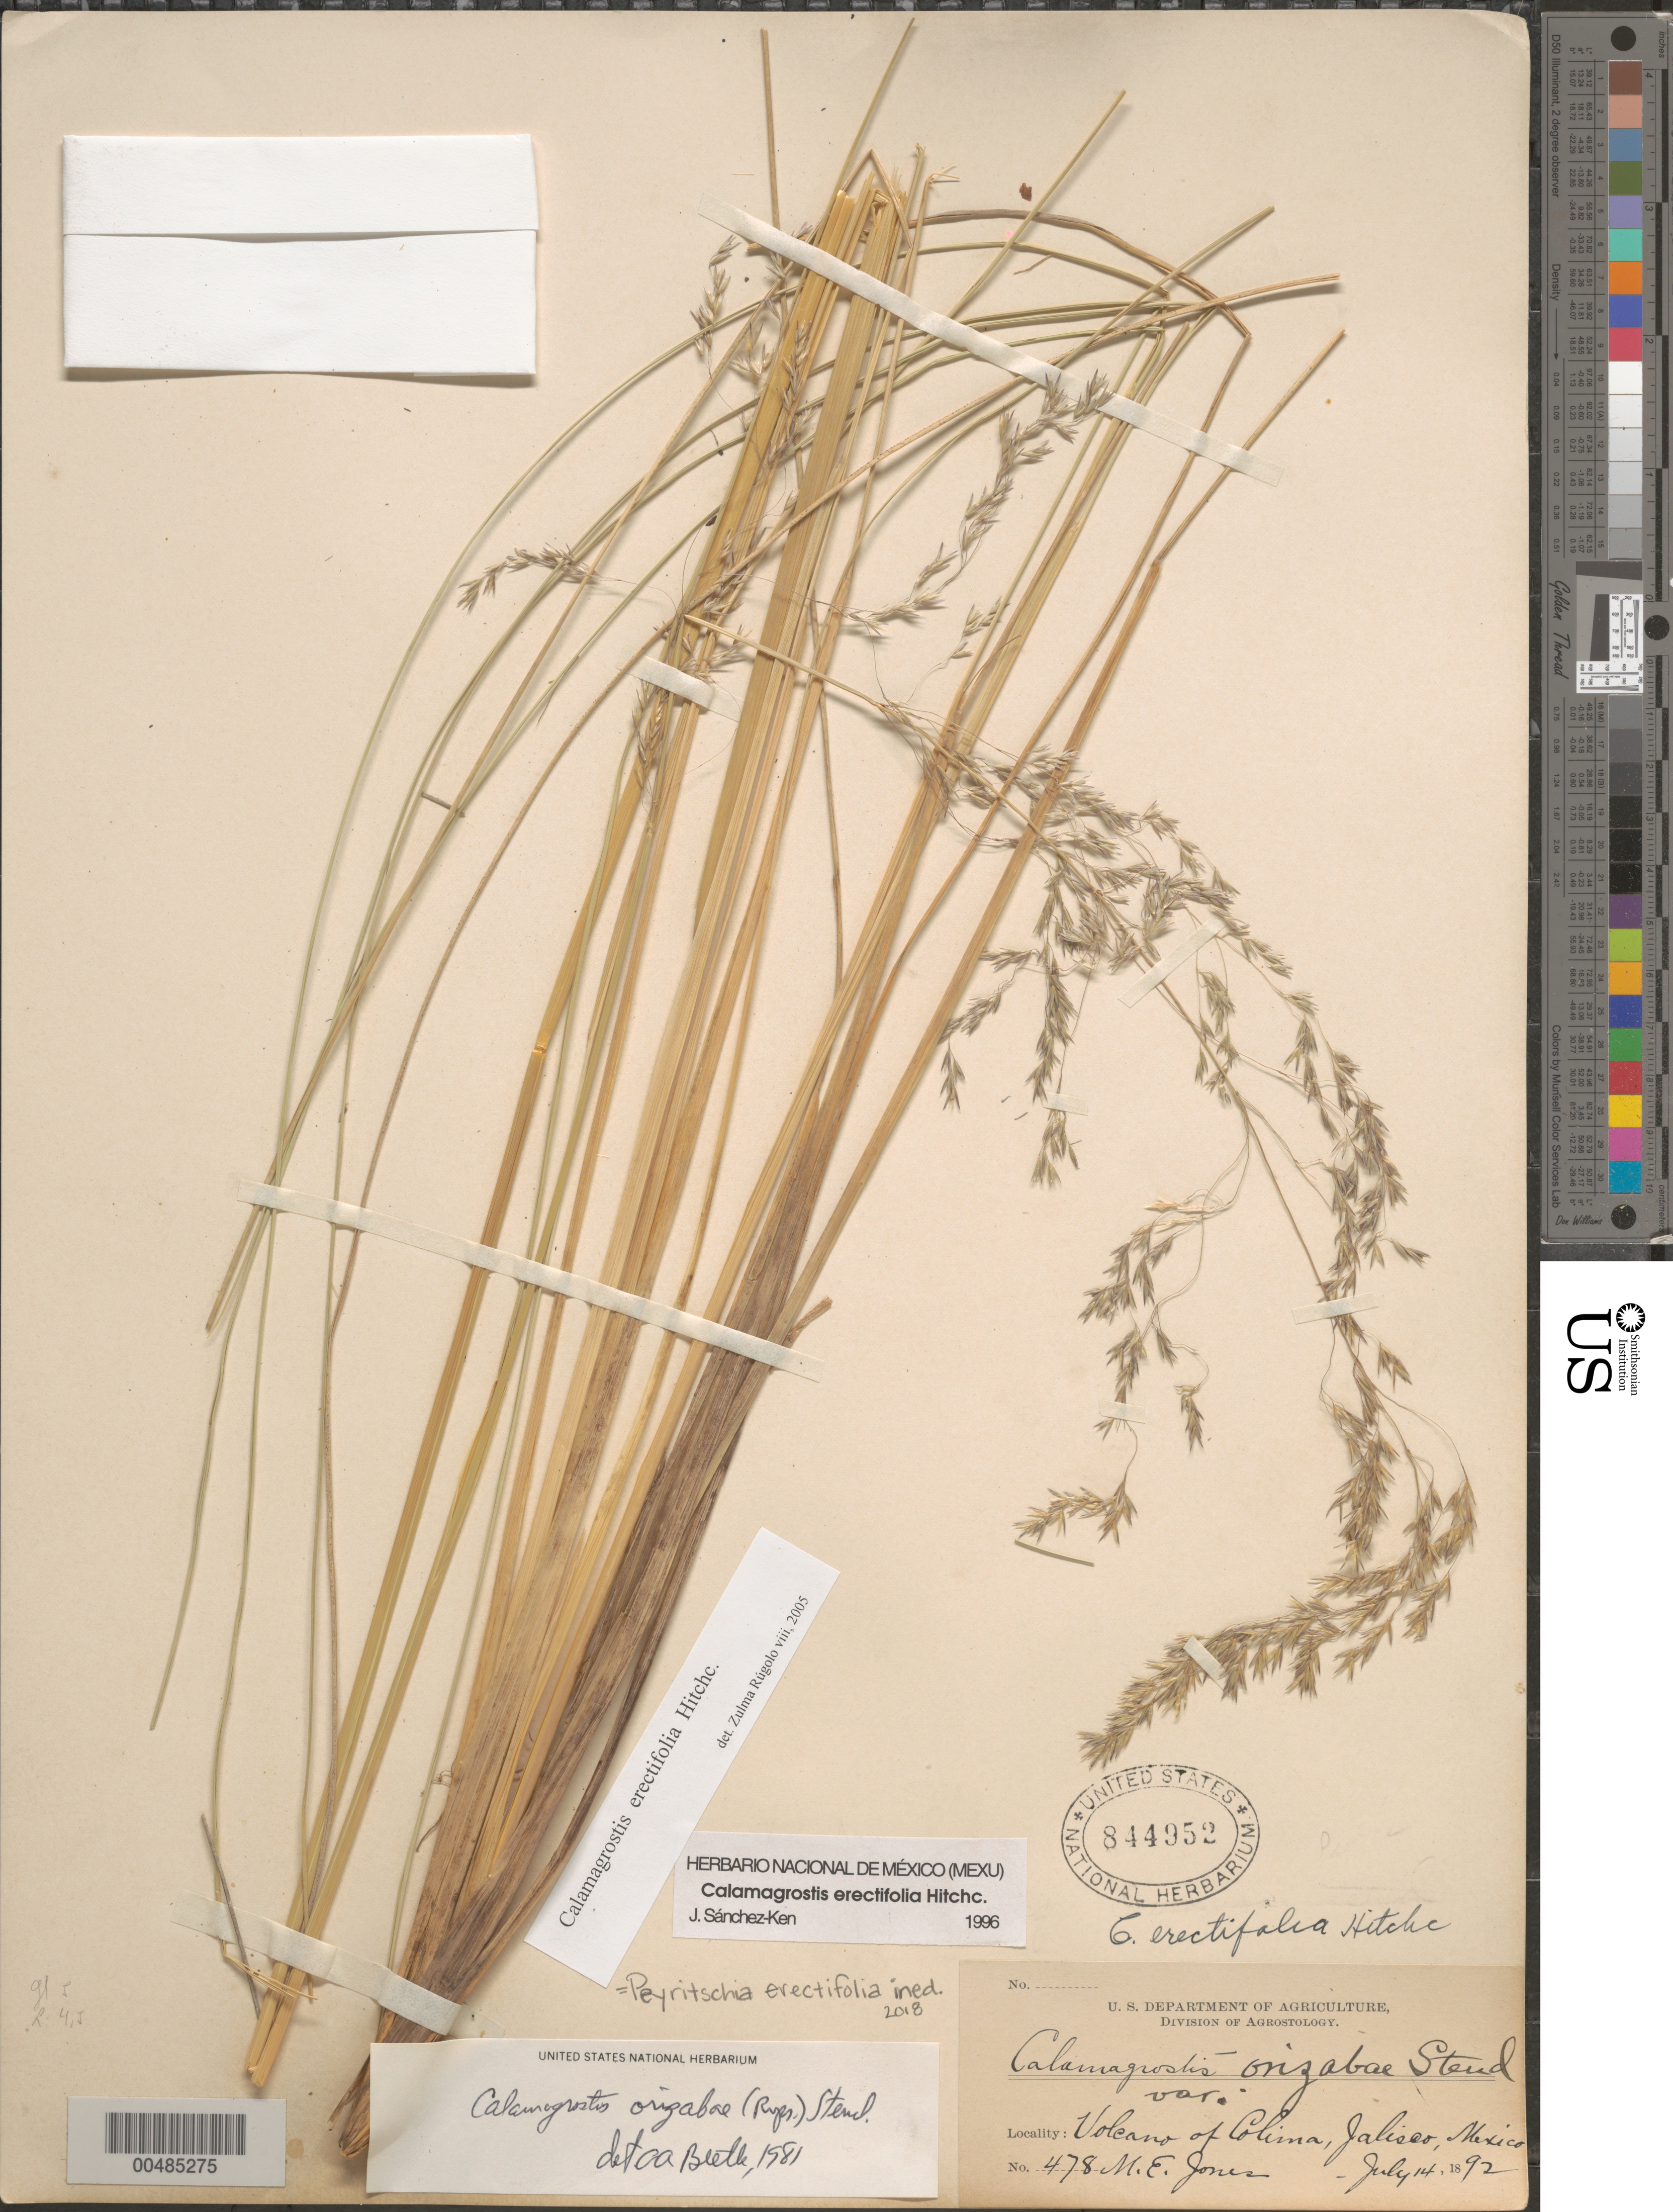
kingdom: Plantae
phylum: Tracheophyta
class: Liliopsida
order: Poales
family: Poaceae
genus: Peyritschia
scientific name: Peyritschia erectifolia ined.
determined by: Poaceae Reorganization Project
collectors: M. E. Jones et al.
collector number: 478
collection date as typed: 14 Jul 1892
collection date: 1892-07-14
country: Mexico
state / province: Jalisco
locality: Volcano of Colima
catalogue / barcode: US 844952